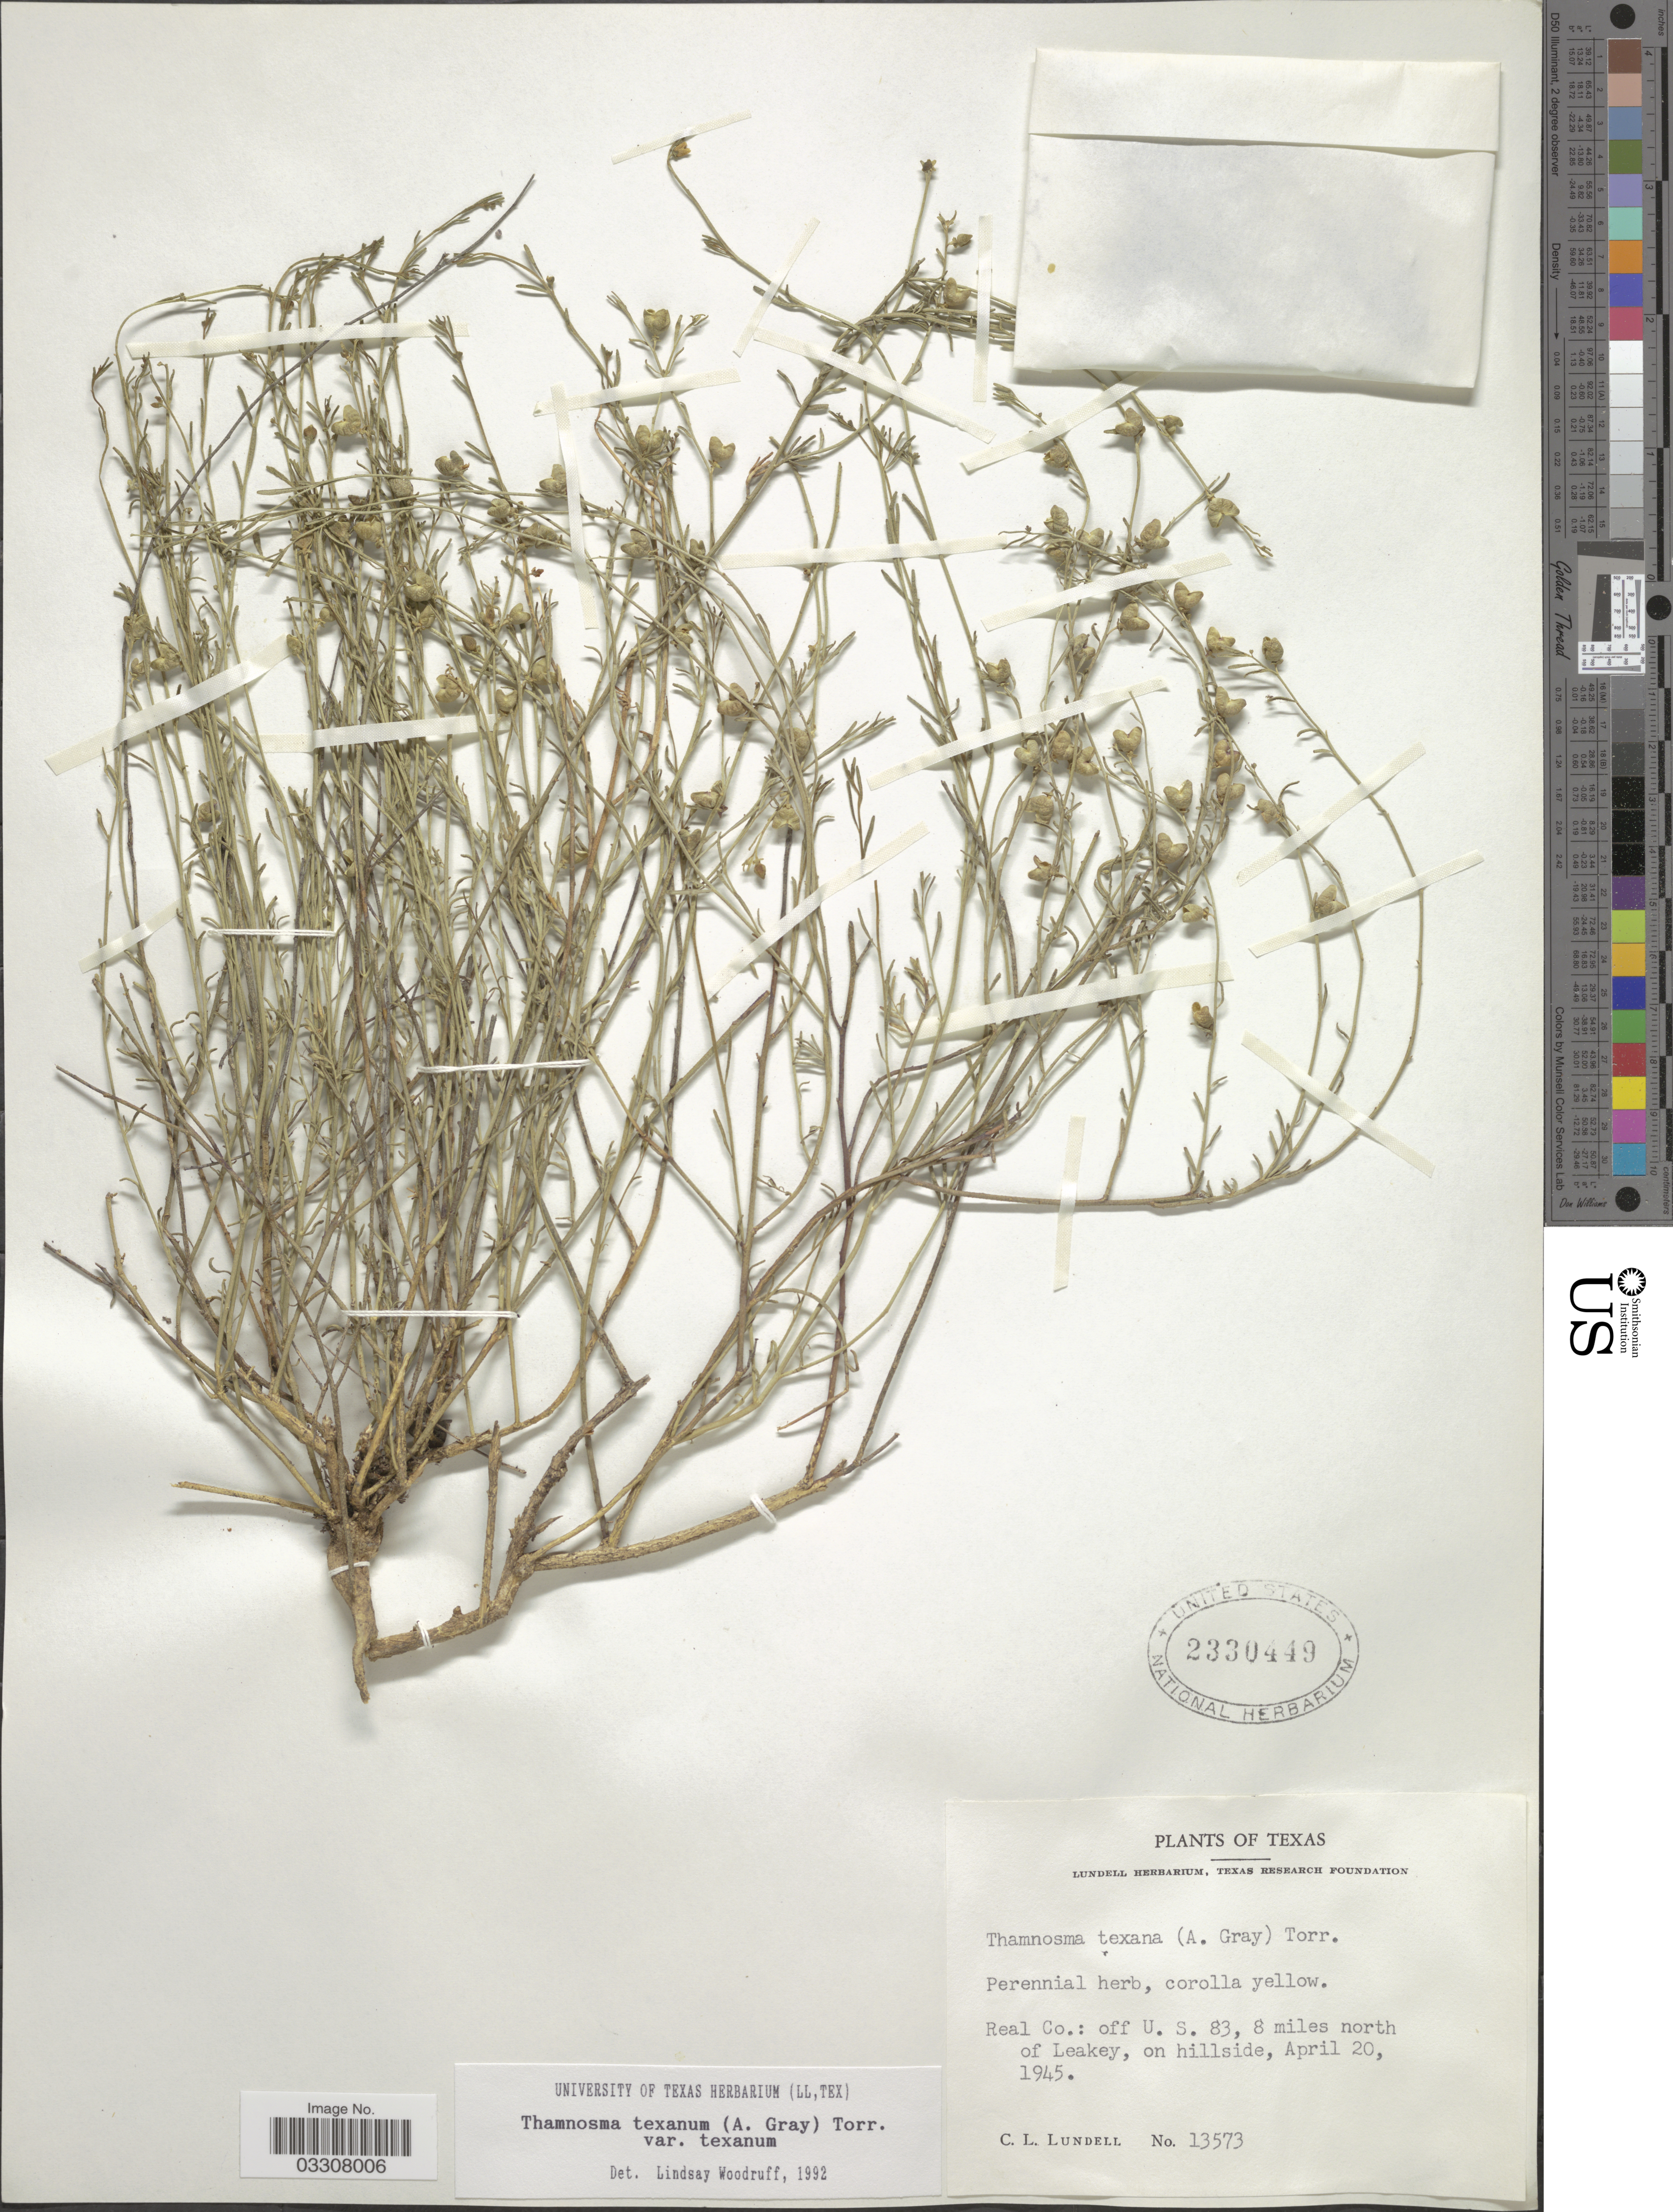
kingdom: Plantae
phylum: Tracheophyta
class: Magnoliopsida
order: Sapindales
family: Rutaceae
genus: Thamnosma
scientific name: Thamnosma texana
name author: (A. Gray) Torr.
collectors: C. L. Lundell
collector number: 13573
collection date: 1945-04-20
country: United States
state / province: Texas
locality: Real Co.: off U.S. 83, 8 miles north of Leakey, on hillside.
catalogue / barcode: US 2330449